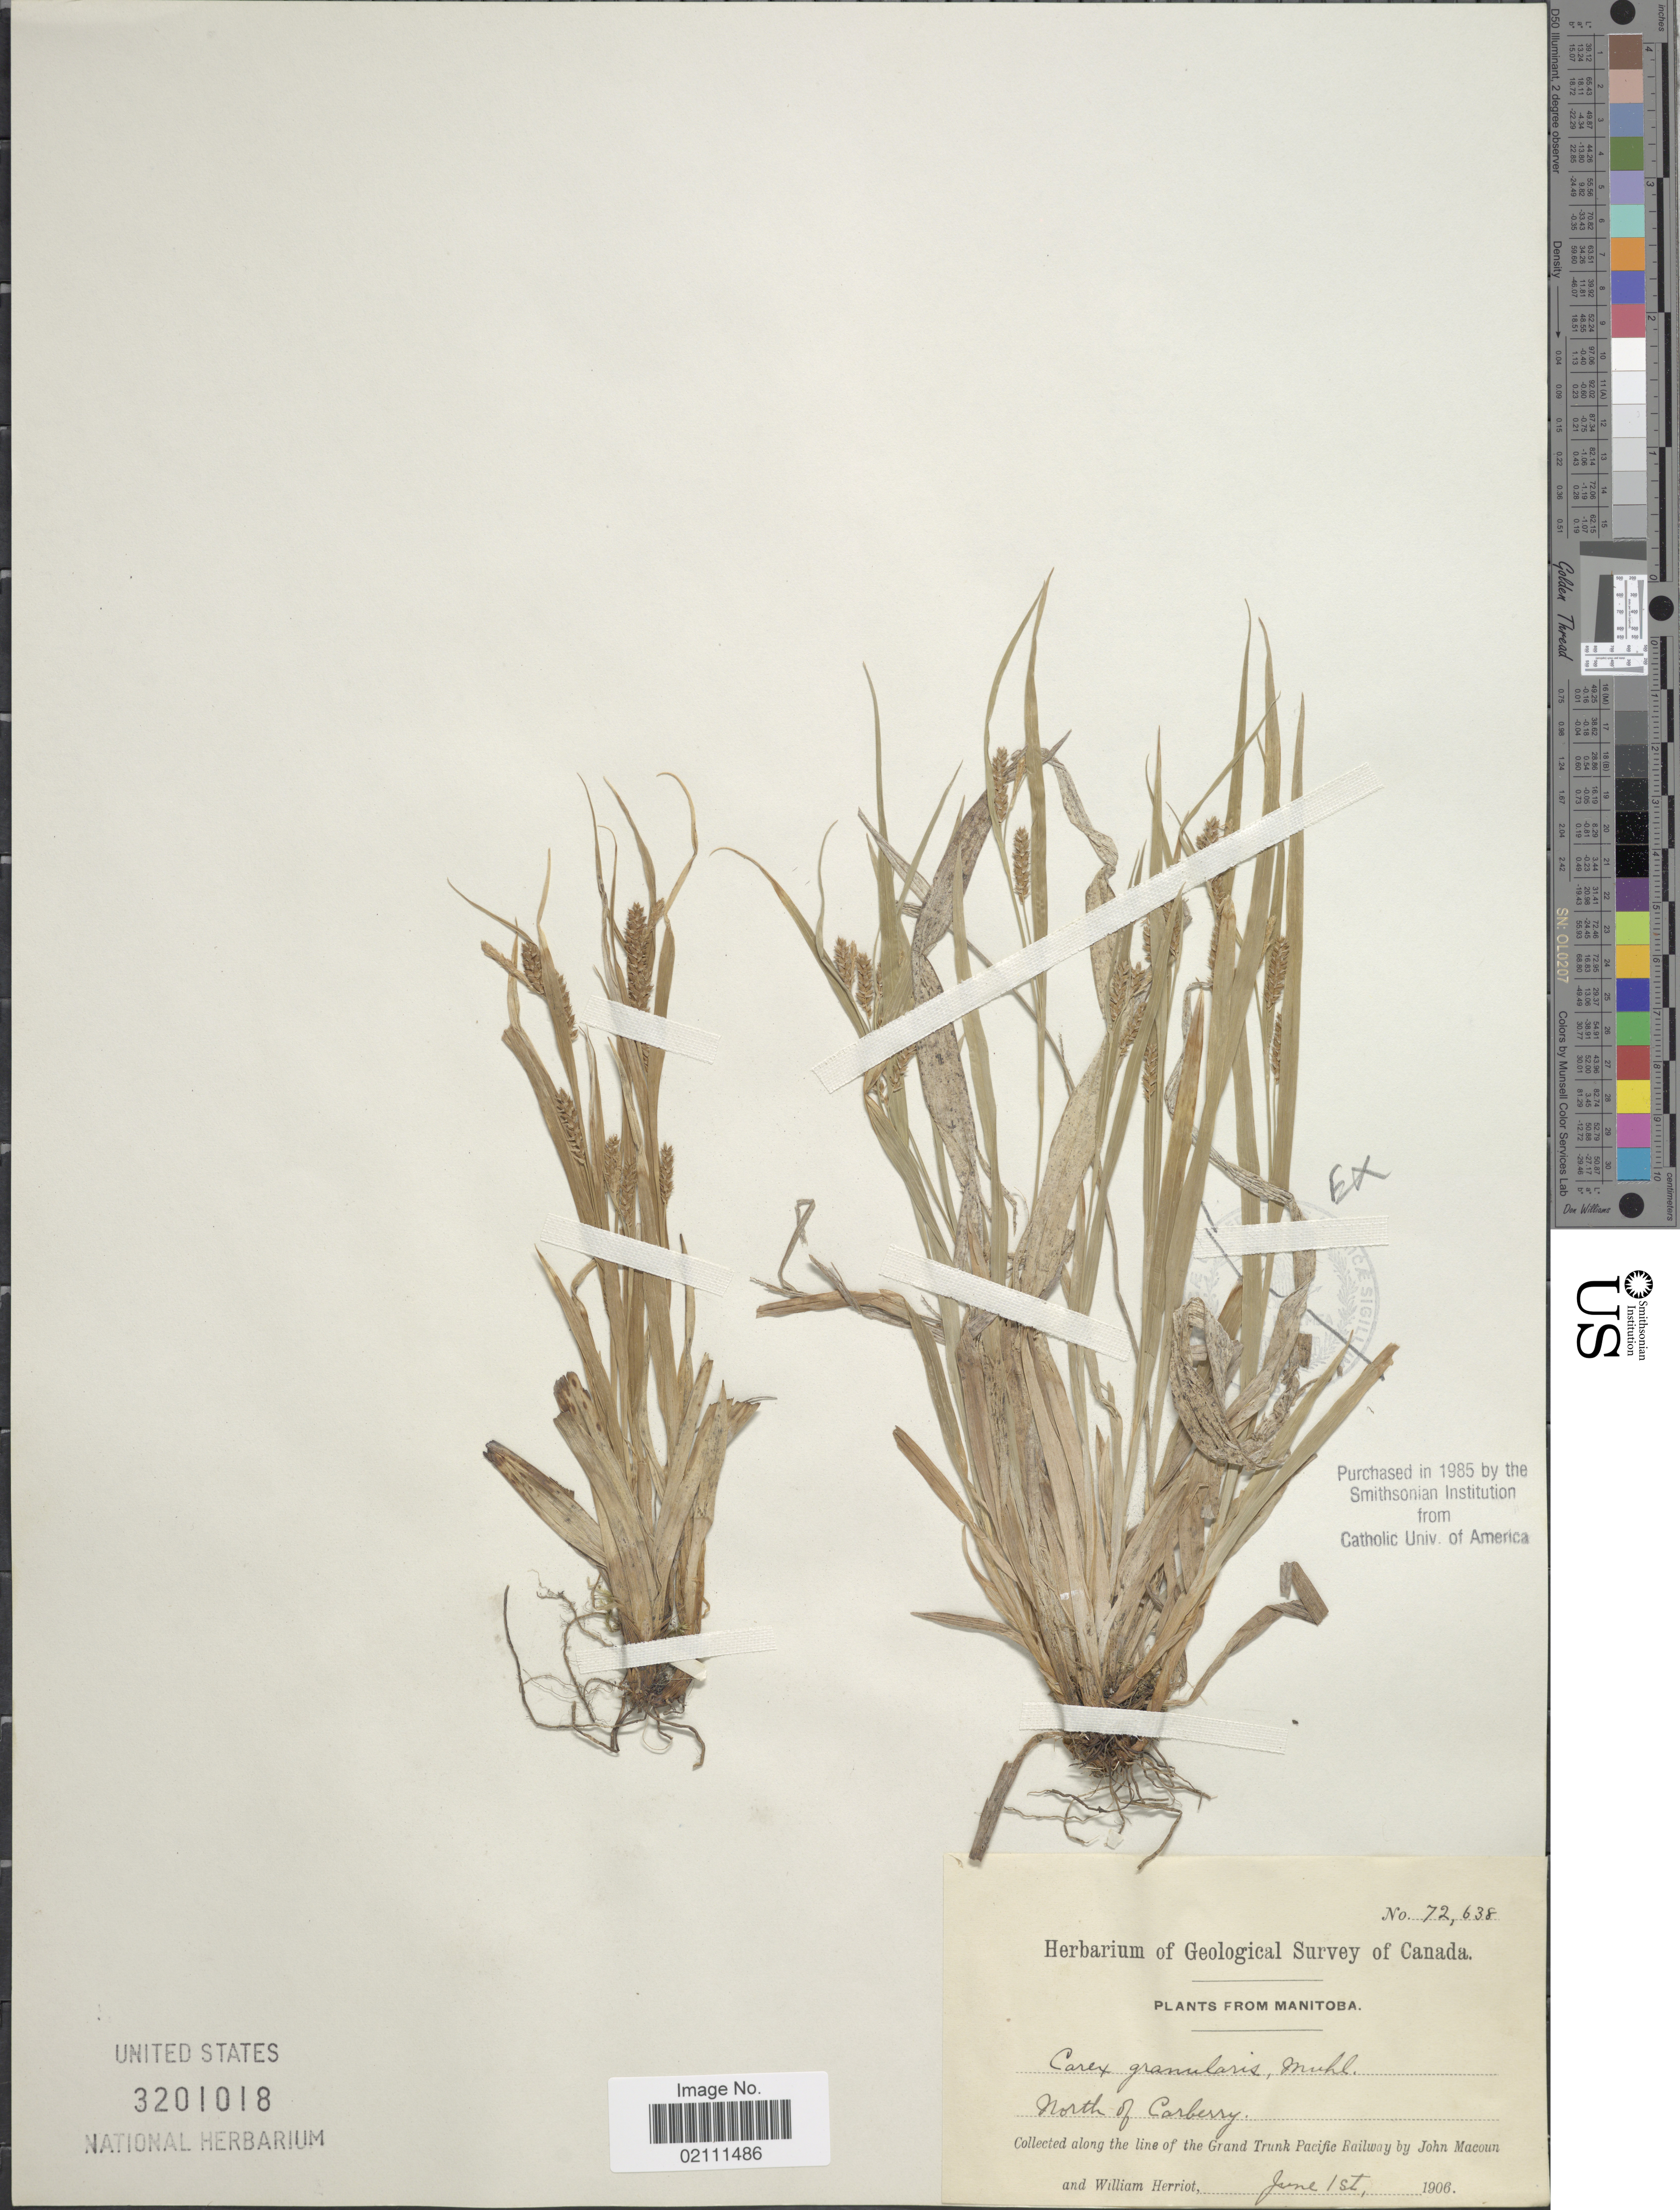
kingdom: Plantae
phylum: Tracheophyta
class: Liliopsida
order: Poales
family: Cyperaceae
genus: Carex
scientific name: Carex granularis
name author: Muhl. ex Willd.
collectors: J. Macoun & W. Herriot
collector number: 72638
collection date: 1906-06-01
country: Canada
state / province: Manitoba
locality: North of Carberry, along the Grand Trunk Pacific Railway.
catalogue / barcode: US 3201018